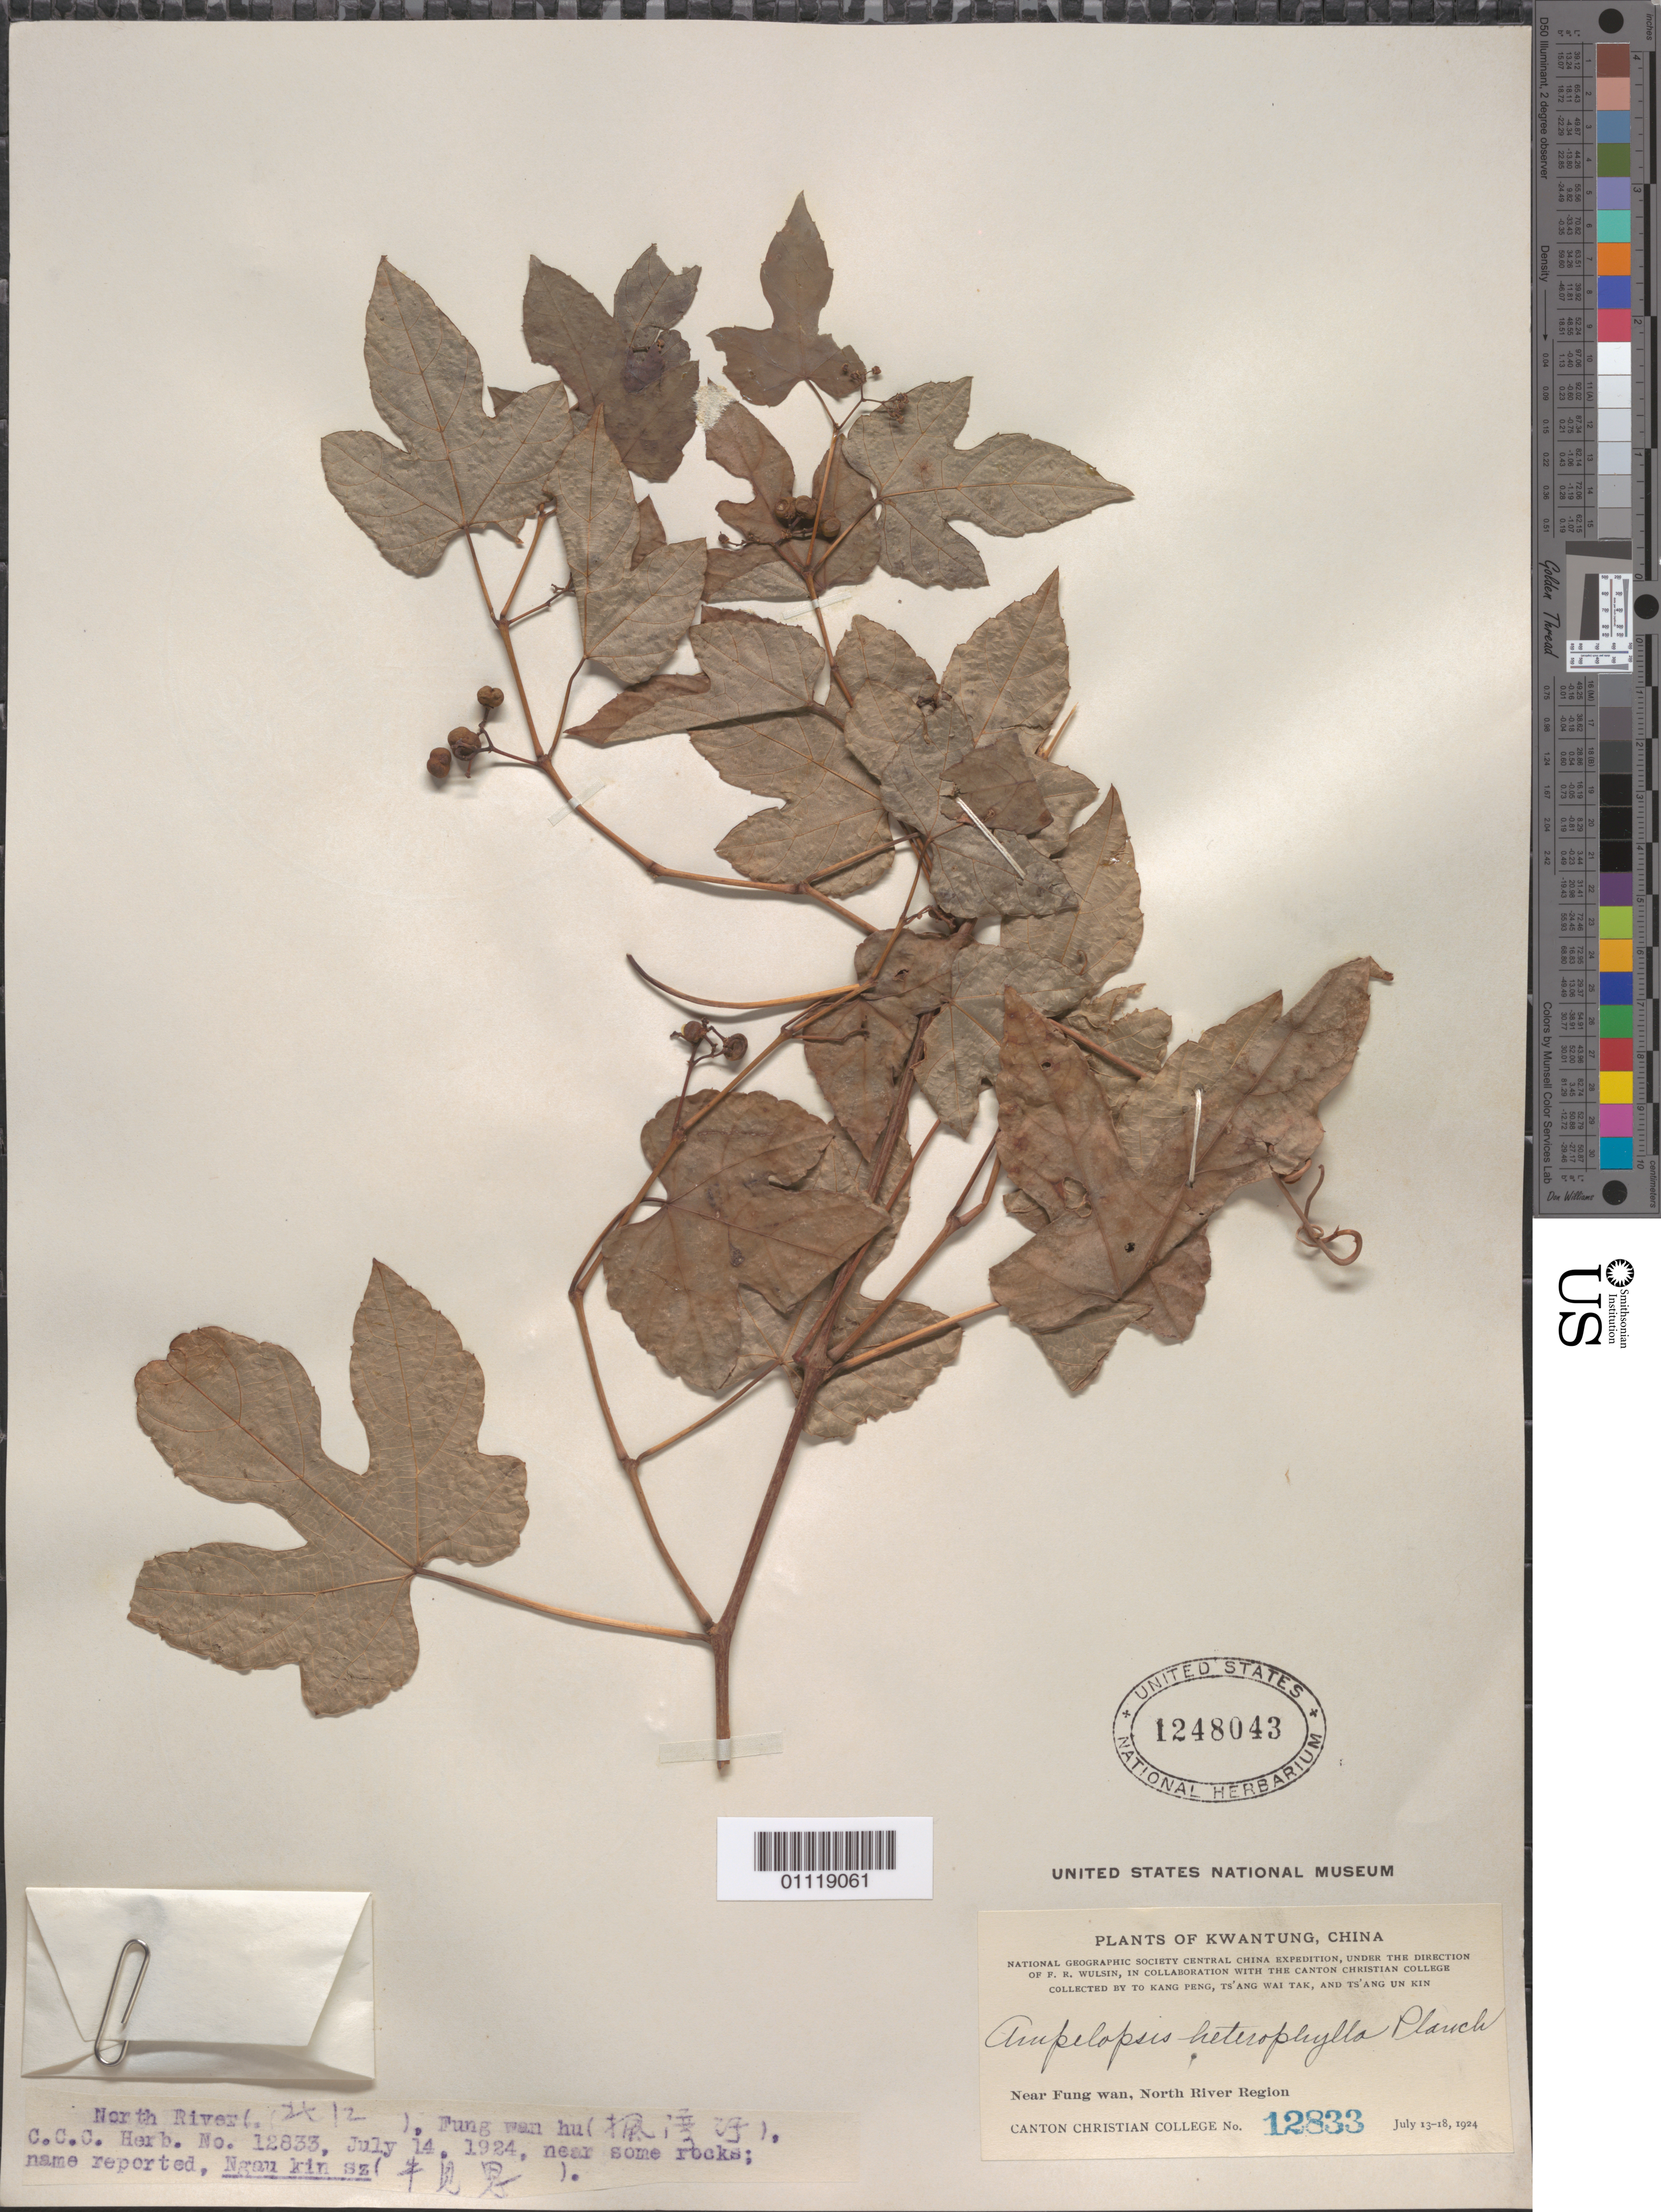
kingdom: Plantae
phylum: Tracheophyta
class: Magnoliopsida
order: Vitales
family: Vitaceae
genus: Ampelopsis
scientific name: Ampelopsis glandulosa var. heterophylla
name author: (Thunb.) Momiy.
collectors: ex herb. Canton Christian College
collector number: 12833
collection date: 1924-07-13/1924-07-18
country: China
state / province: Guangdong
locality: Near Fung wan, N River Region.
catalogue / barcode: US 1248043